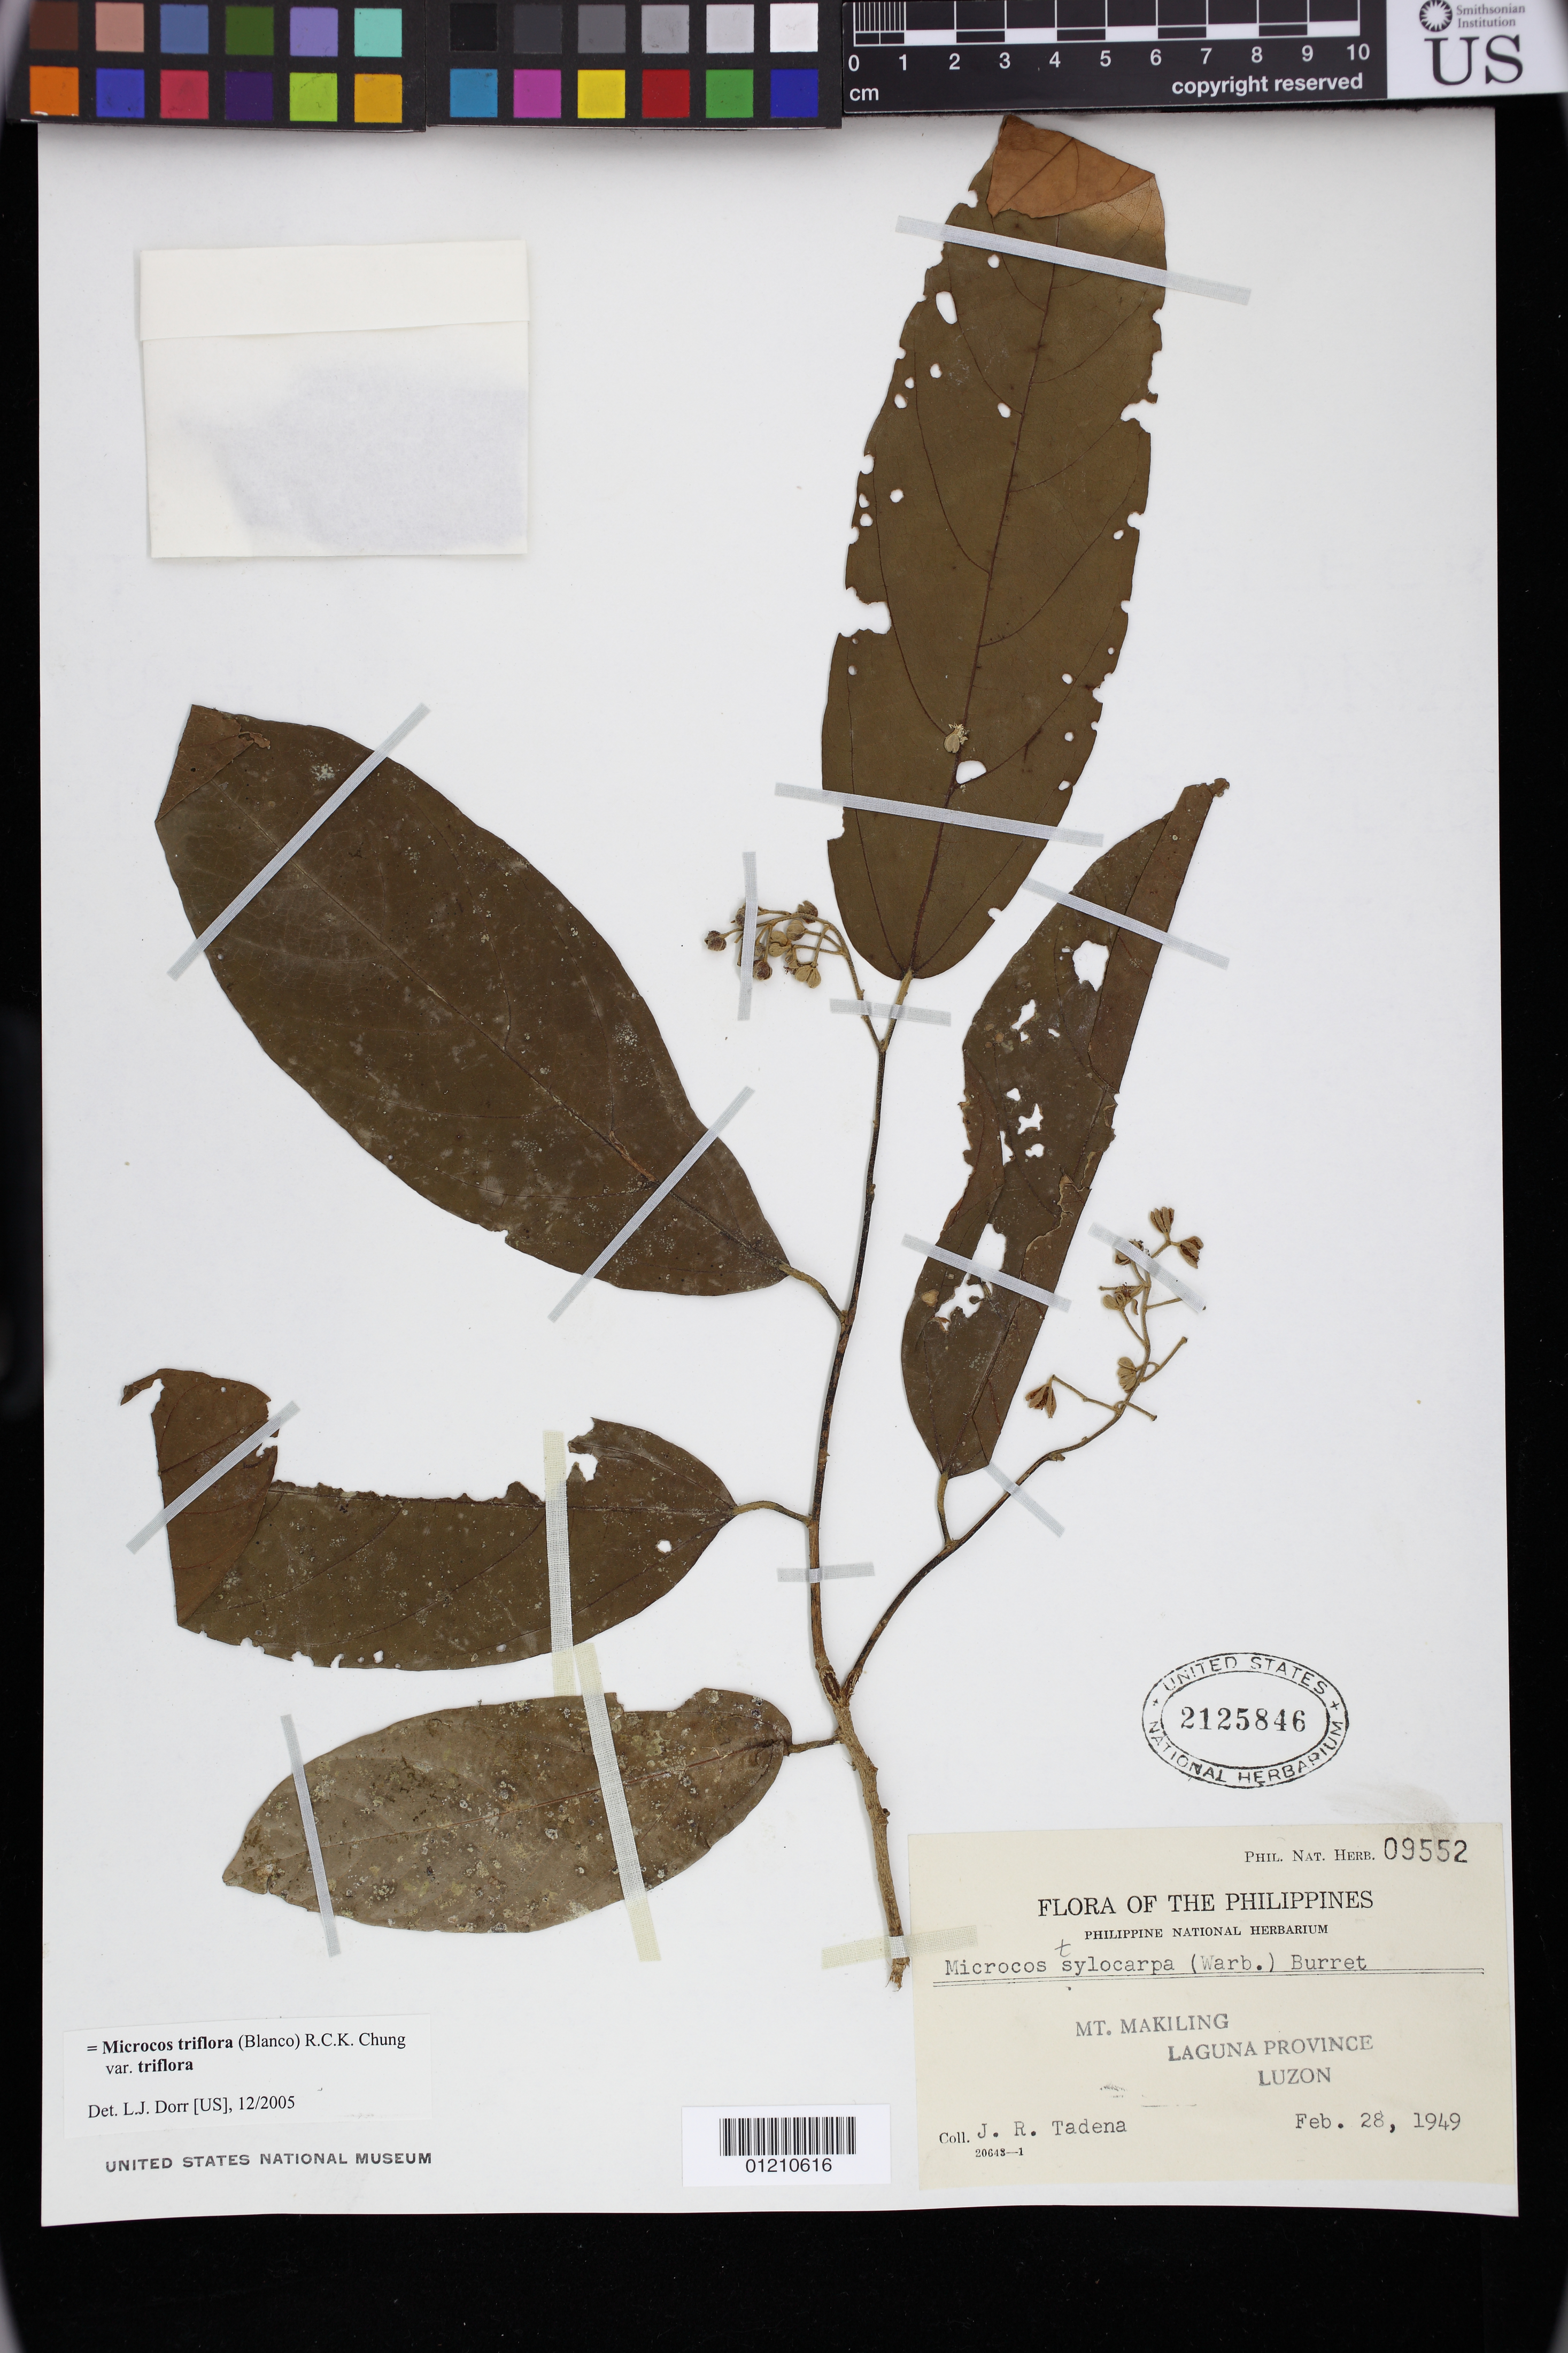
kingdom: Plantae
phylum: Tracheophyta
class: Magnoliopsida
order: Malvales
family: Malvaceae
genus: Microcos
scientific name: Microcos triflora var. triflora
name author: (Blanco) R.C.K. Chung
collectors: J. Tadena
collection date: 1949-02-28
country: Philippines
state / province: Calabarzon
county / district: Laguna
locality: Mount Maquiling (Mt.Makiling). Luzon.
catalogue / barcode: US 2125846